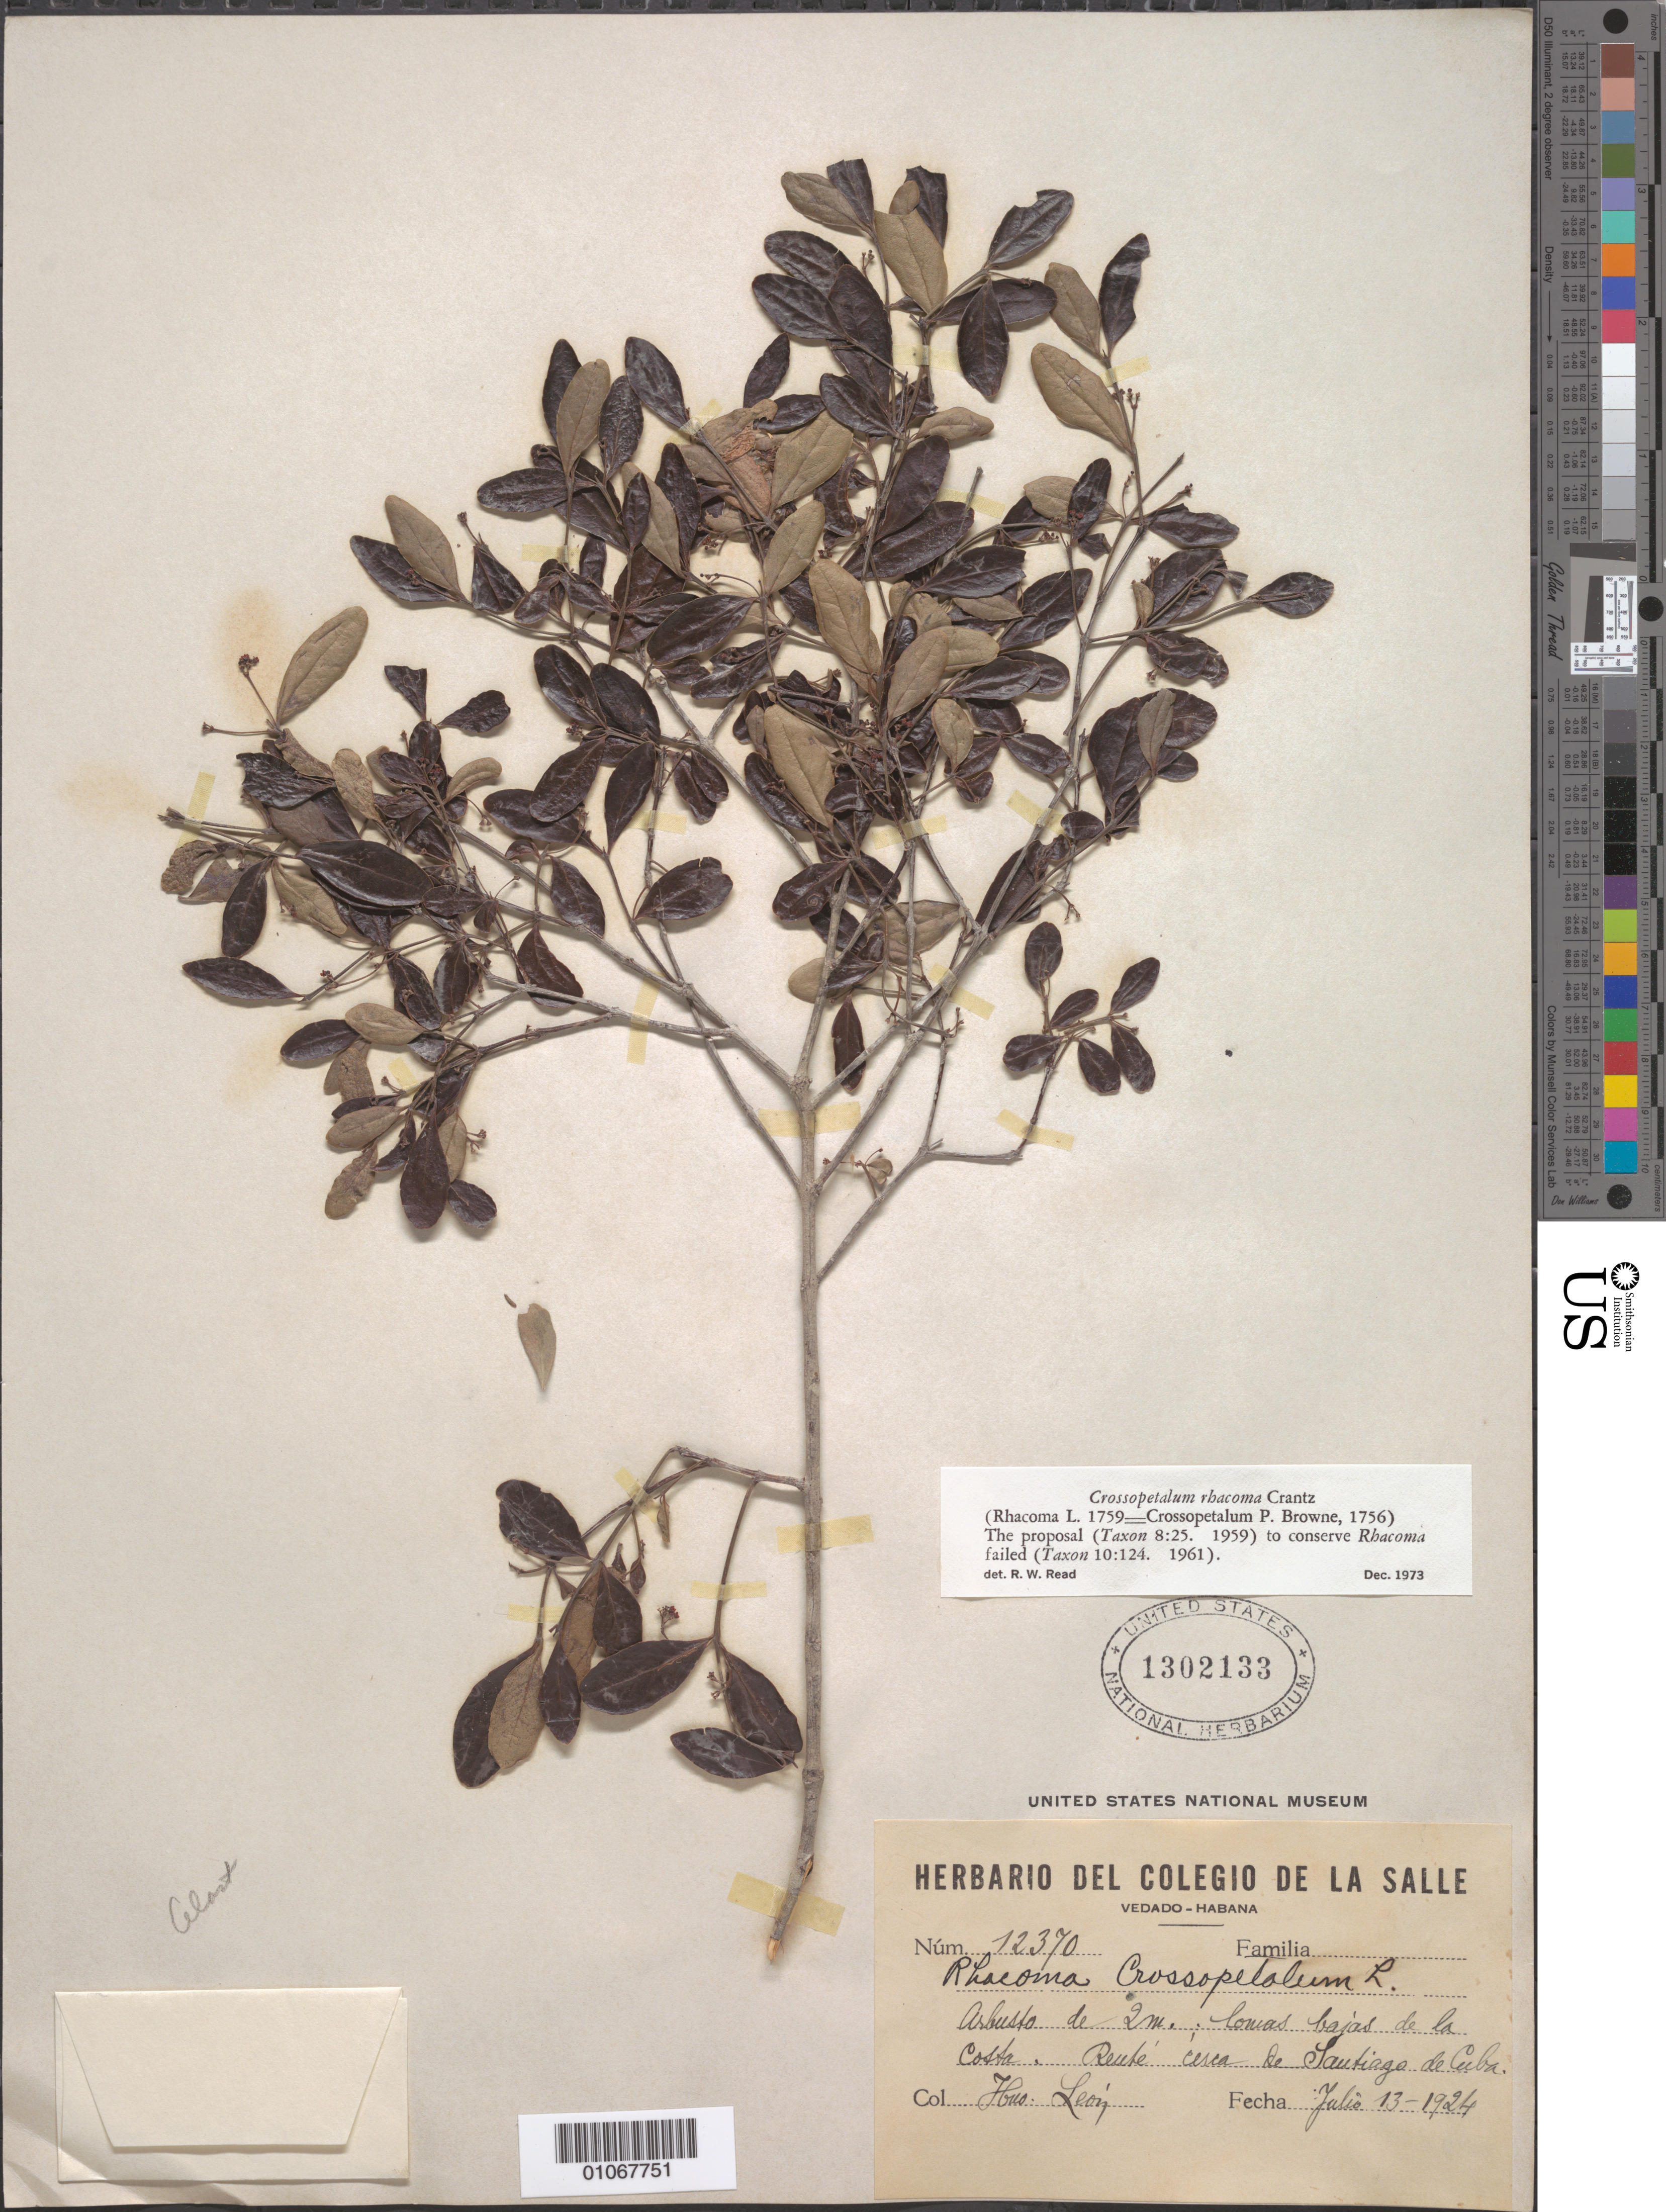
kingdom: Plantae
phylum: Tracheophyta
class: Magnoliopsida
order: Celastrales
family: Celastraceae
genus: Crossopetalum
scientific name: Crossopetalum rhacoma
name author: Crantz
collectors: Bro. León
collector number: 12370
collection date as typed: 13 Jul 1924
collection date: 1924-07-13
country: Cuba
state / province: La Habana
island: Cuba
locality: Lomas bajas de la costa Rente Cerca de Santiago de Cuba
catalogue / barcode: US 1302133